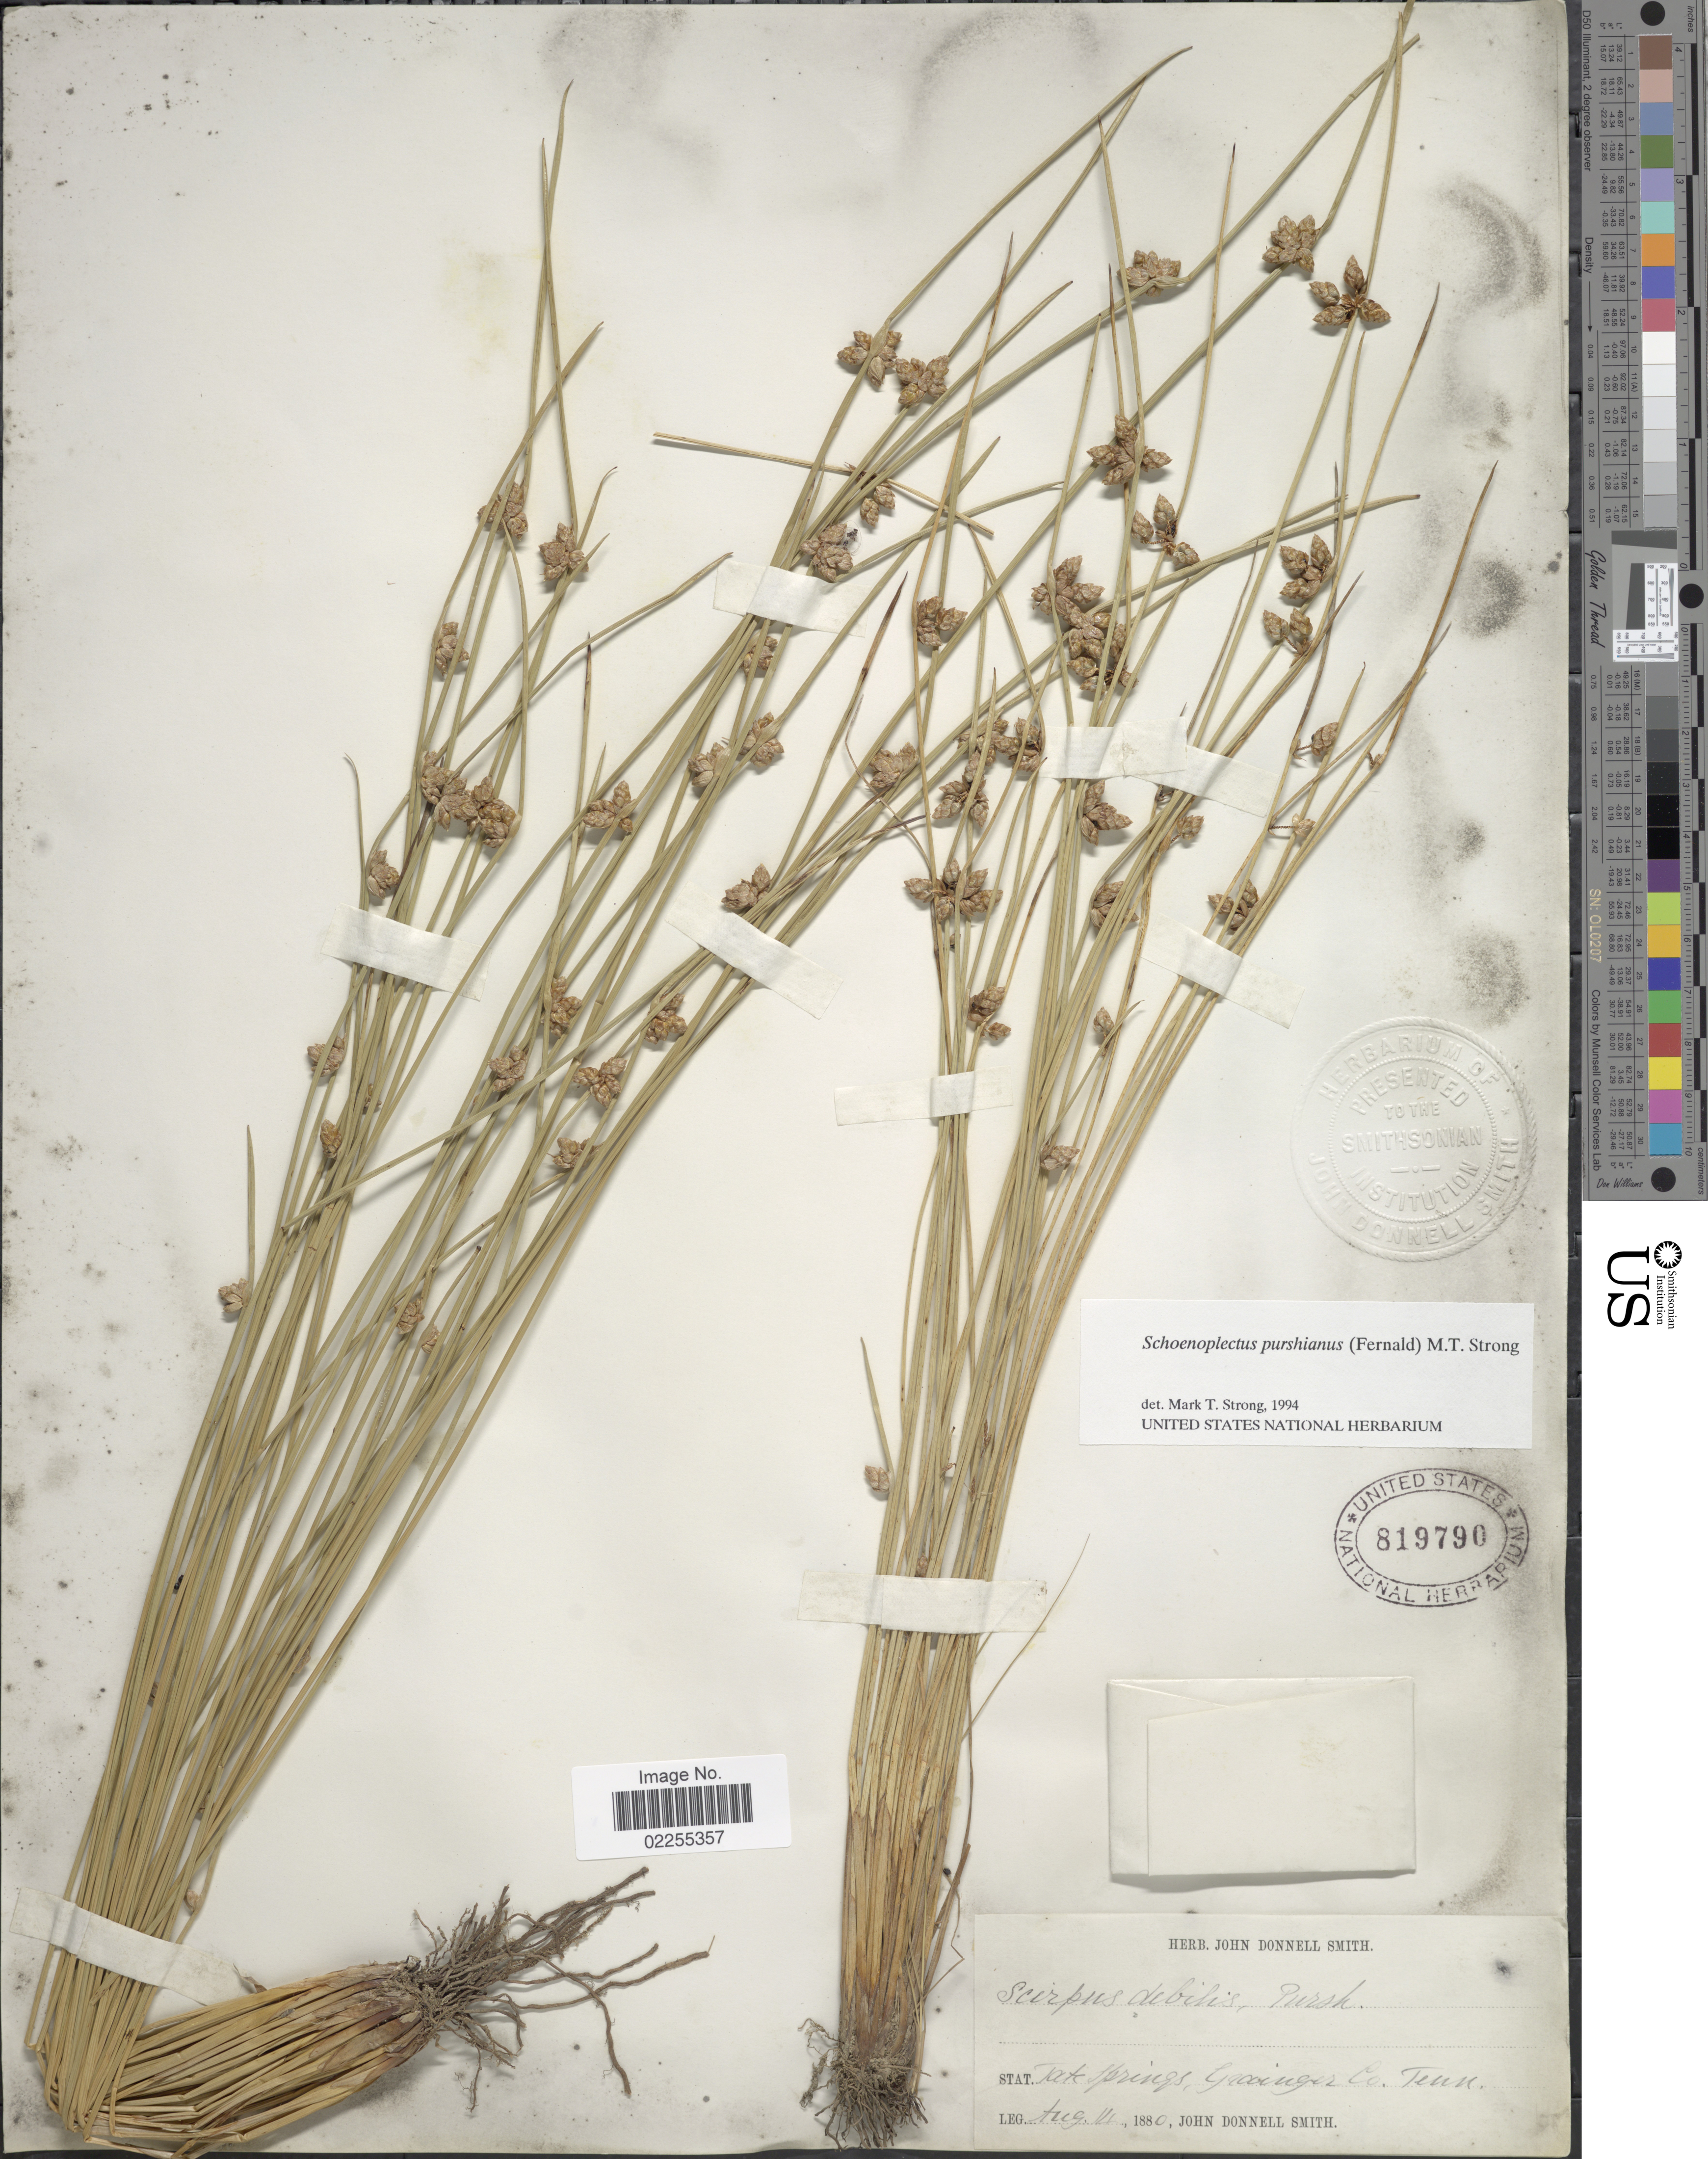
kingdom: Plantae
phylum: Tracheophyta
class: Liliopsida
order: Poales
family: Cyperaceae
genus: Schoenoplectus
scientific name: Schoenoplectus purshianus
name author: (Fernald) M.T. Strong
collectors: J. Donnell Smith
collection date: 1880-08-11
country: United States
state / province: Tennessee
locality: Tate Springs, Grainger Co.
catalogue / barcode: US 819790